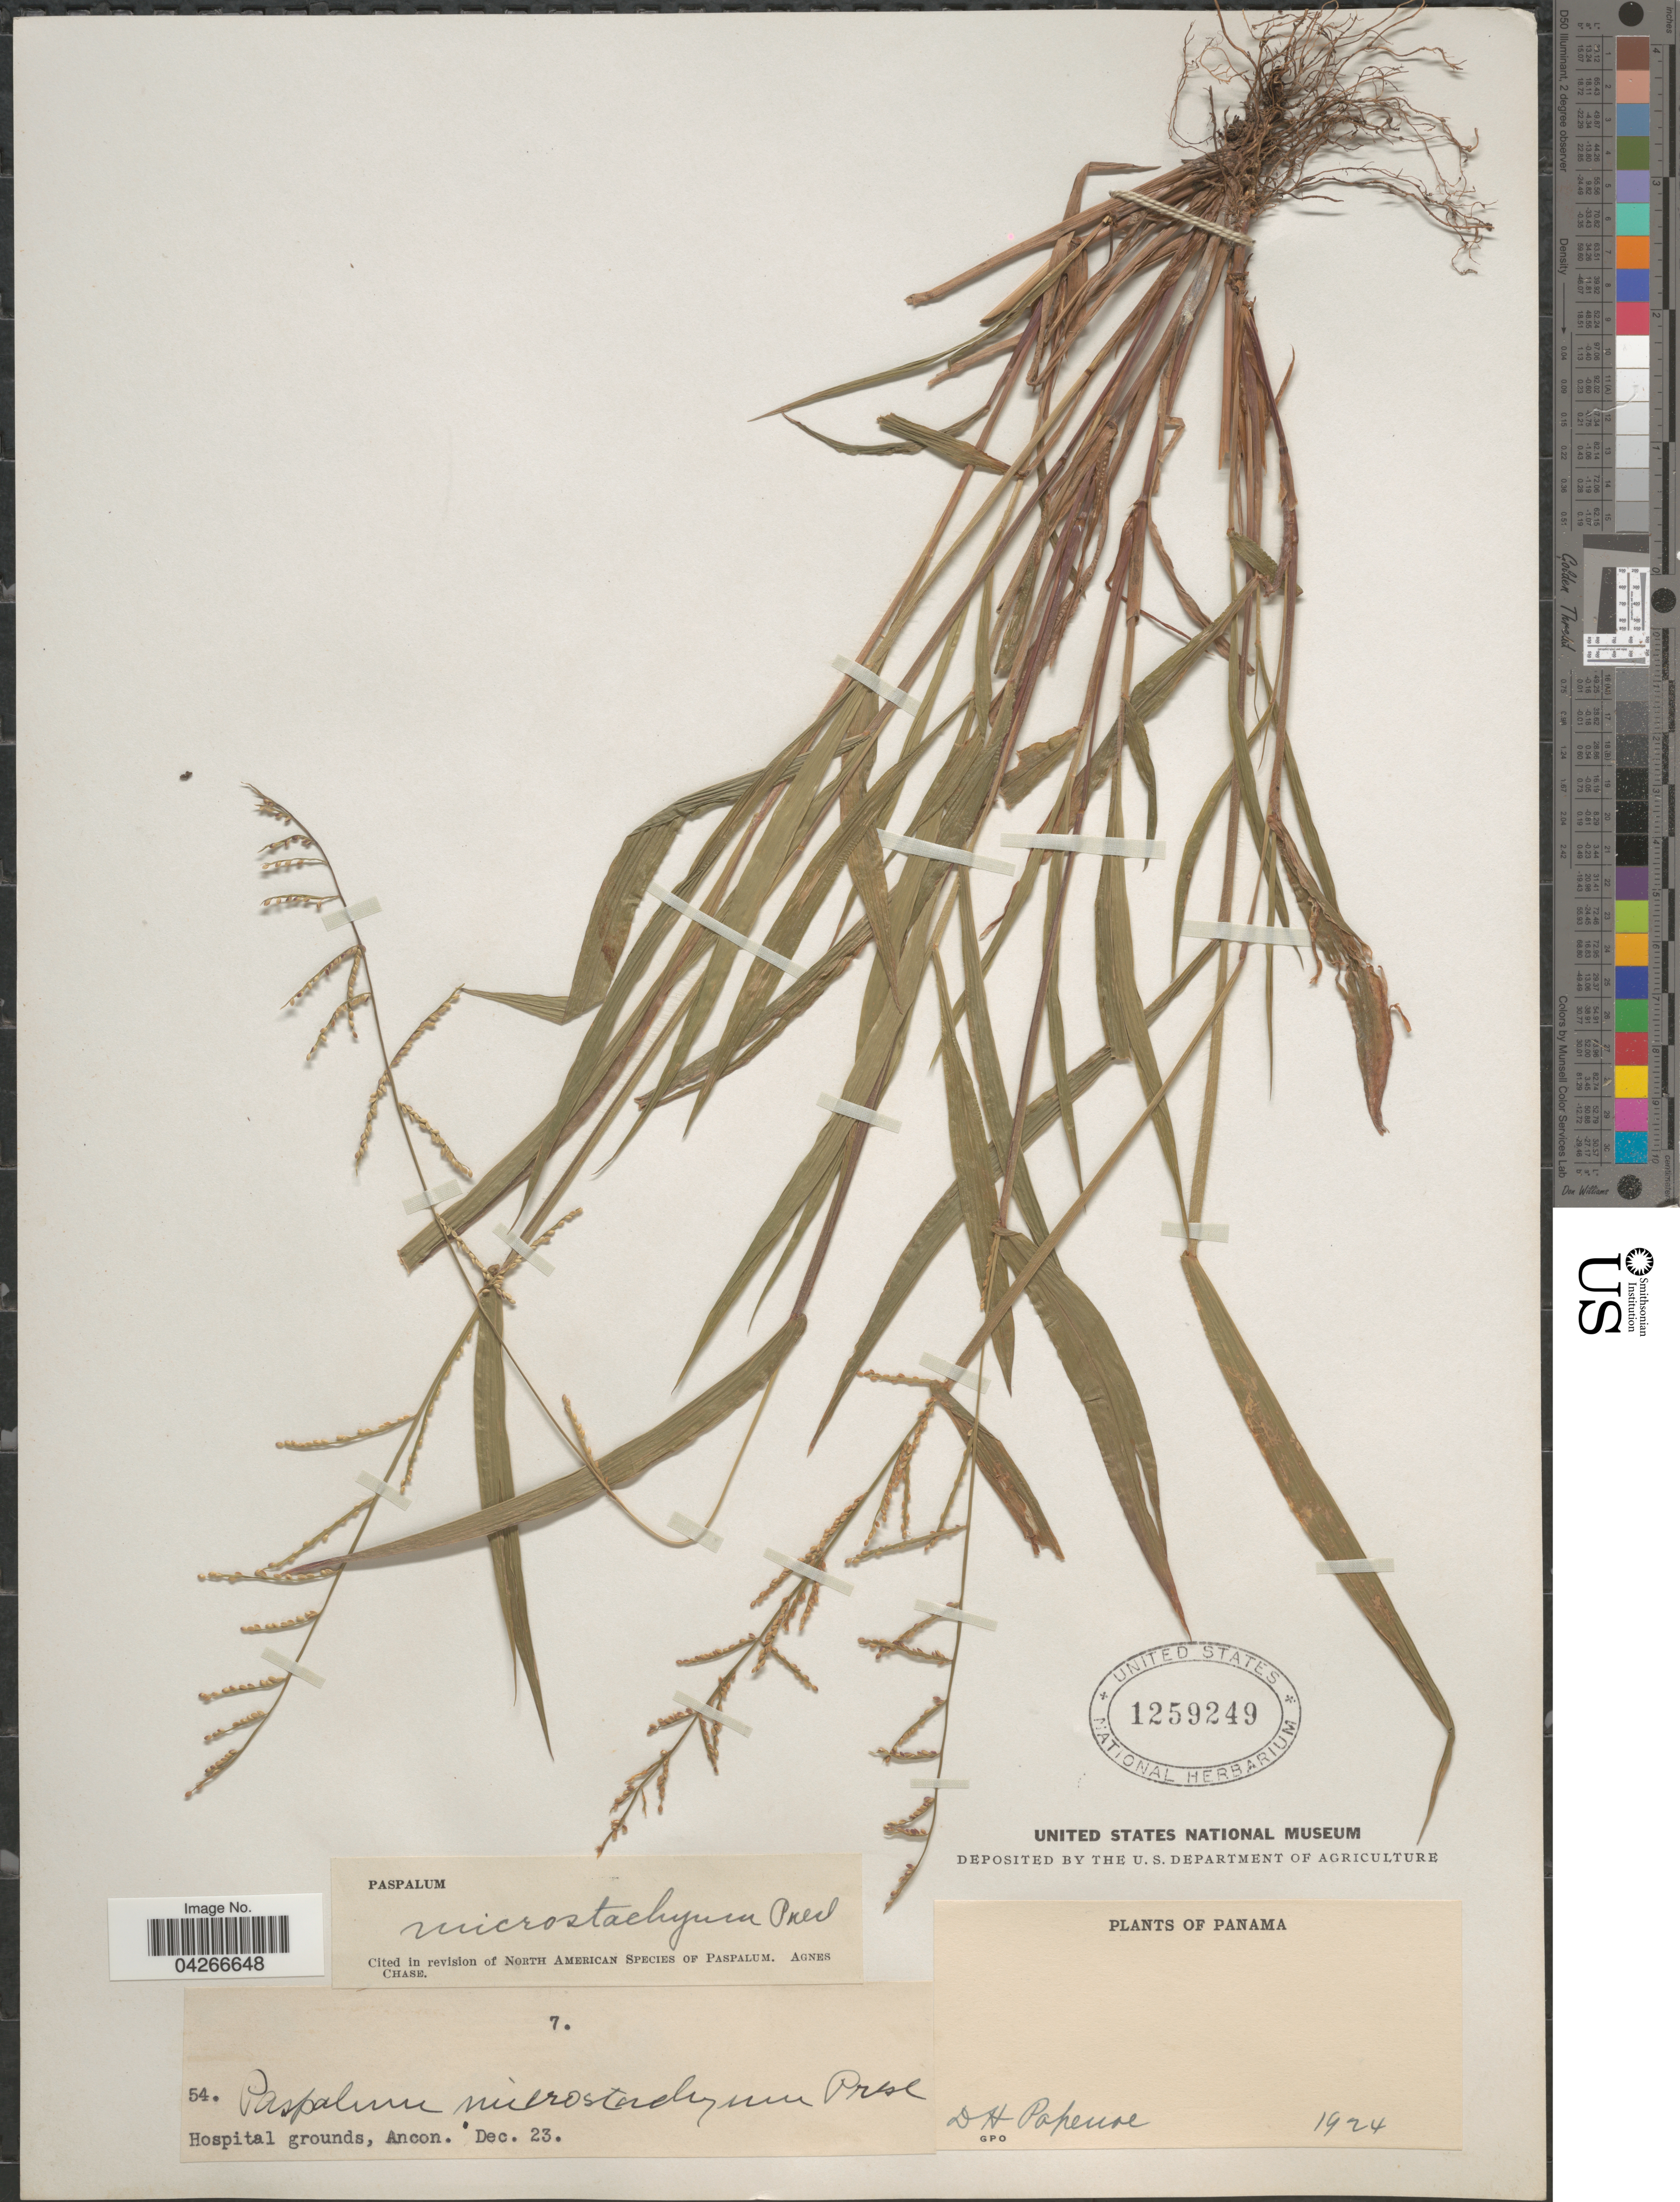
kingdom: Plantae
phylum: Tracheophyta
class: Liliopsida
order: Poales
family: Poaceae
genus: Paspalum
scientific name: Paspalum microstachyum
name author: J. Presl in C. Presl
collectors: D. Popenoe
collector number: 54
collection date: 1924-12-23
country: Panama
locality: Hospital grounds, Ancon.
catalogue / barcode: US 1259249